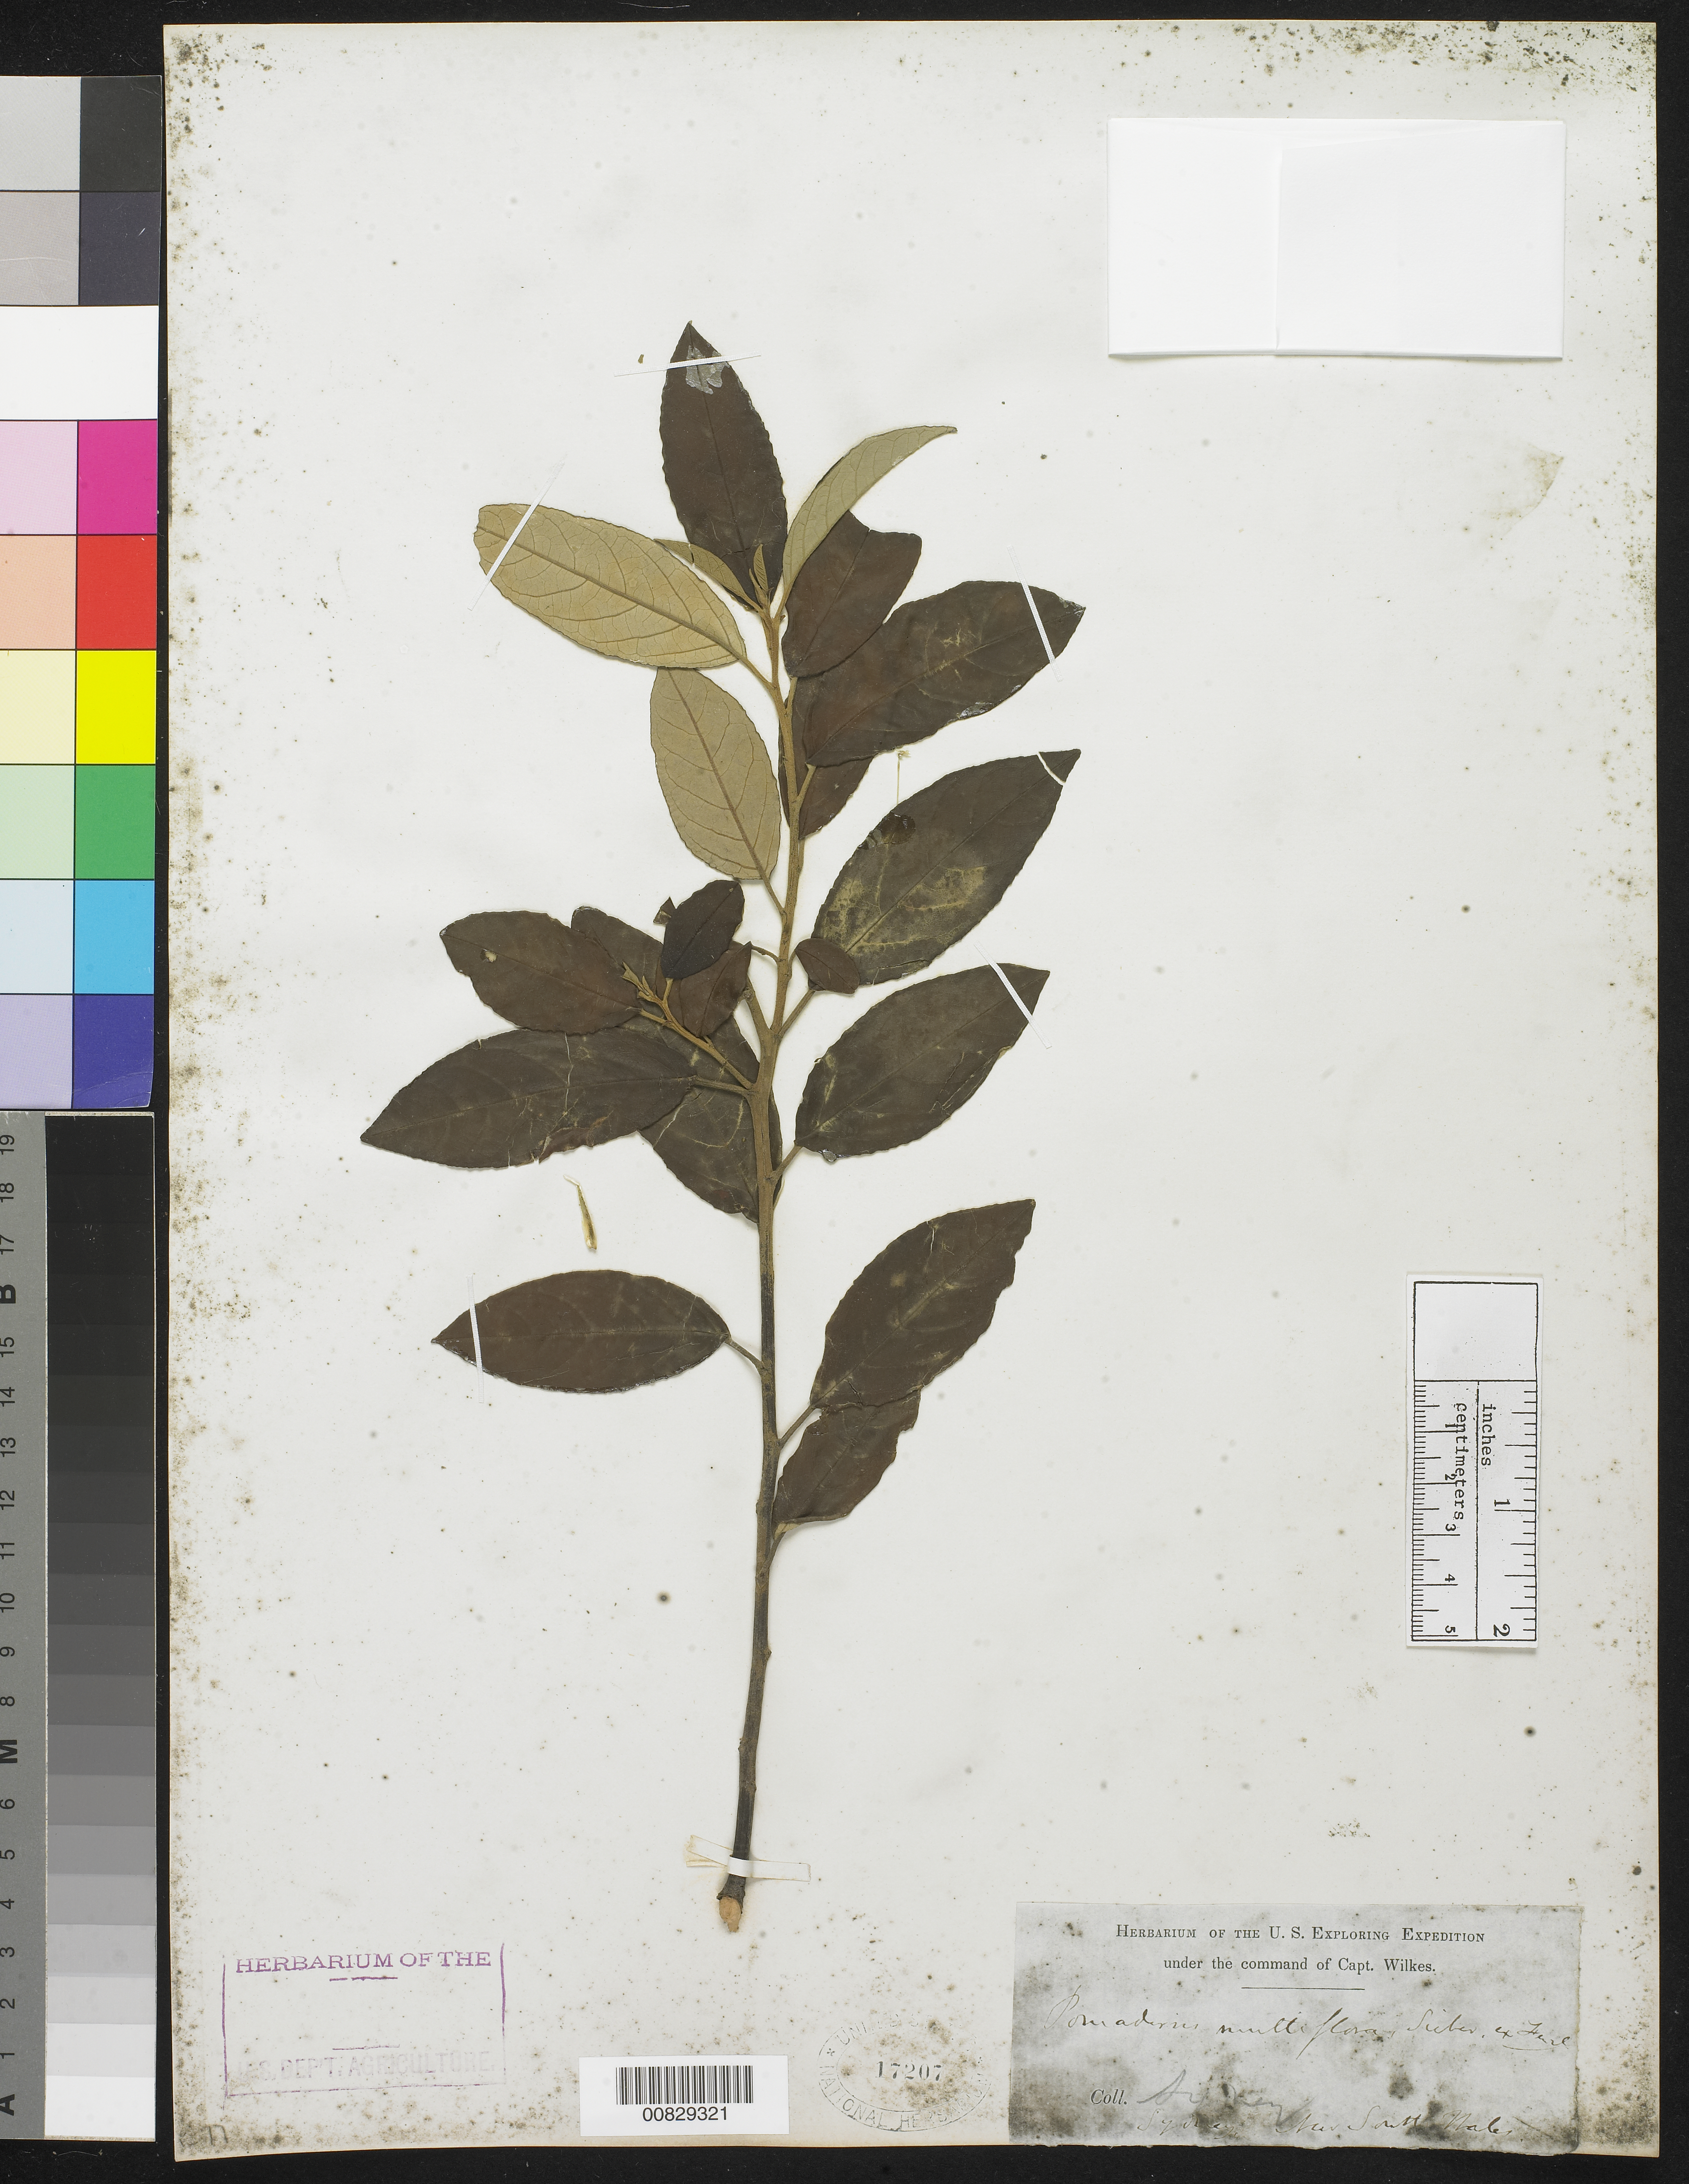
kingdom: Plantae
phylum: Tracheophyta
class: Magnoliopsida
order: Rosales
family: Rhamnaceae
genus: Pomaderris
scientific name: Pomaderris multiflora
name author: Sieber ex DC.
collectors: Wilkes Explor. Exped.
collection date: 1838/1842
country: Australia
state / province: New South Wales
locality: Sydney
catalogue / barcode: US 17207